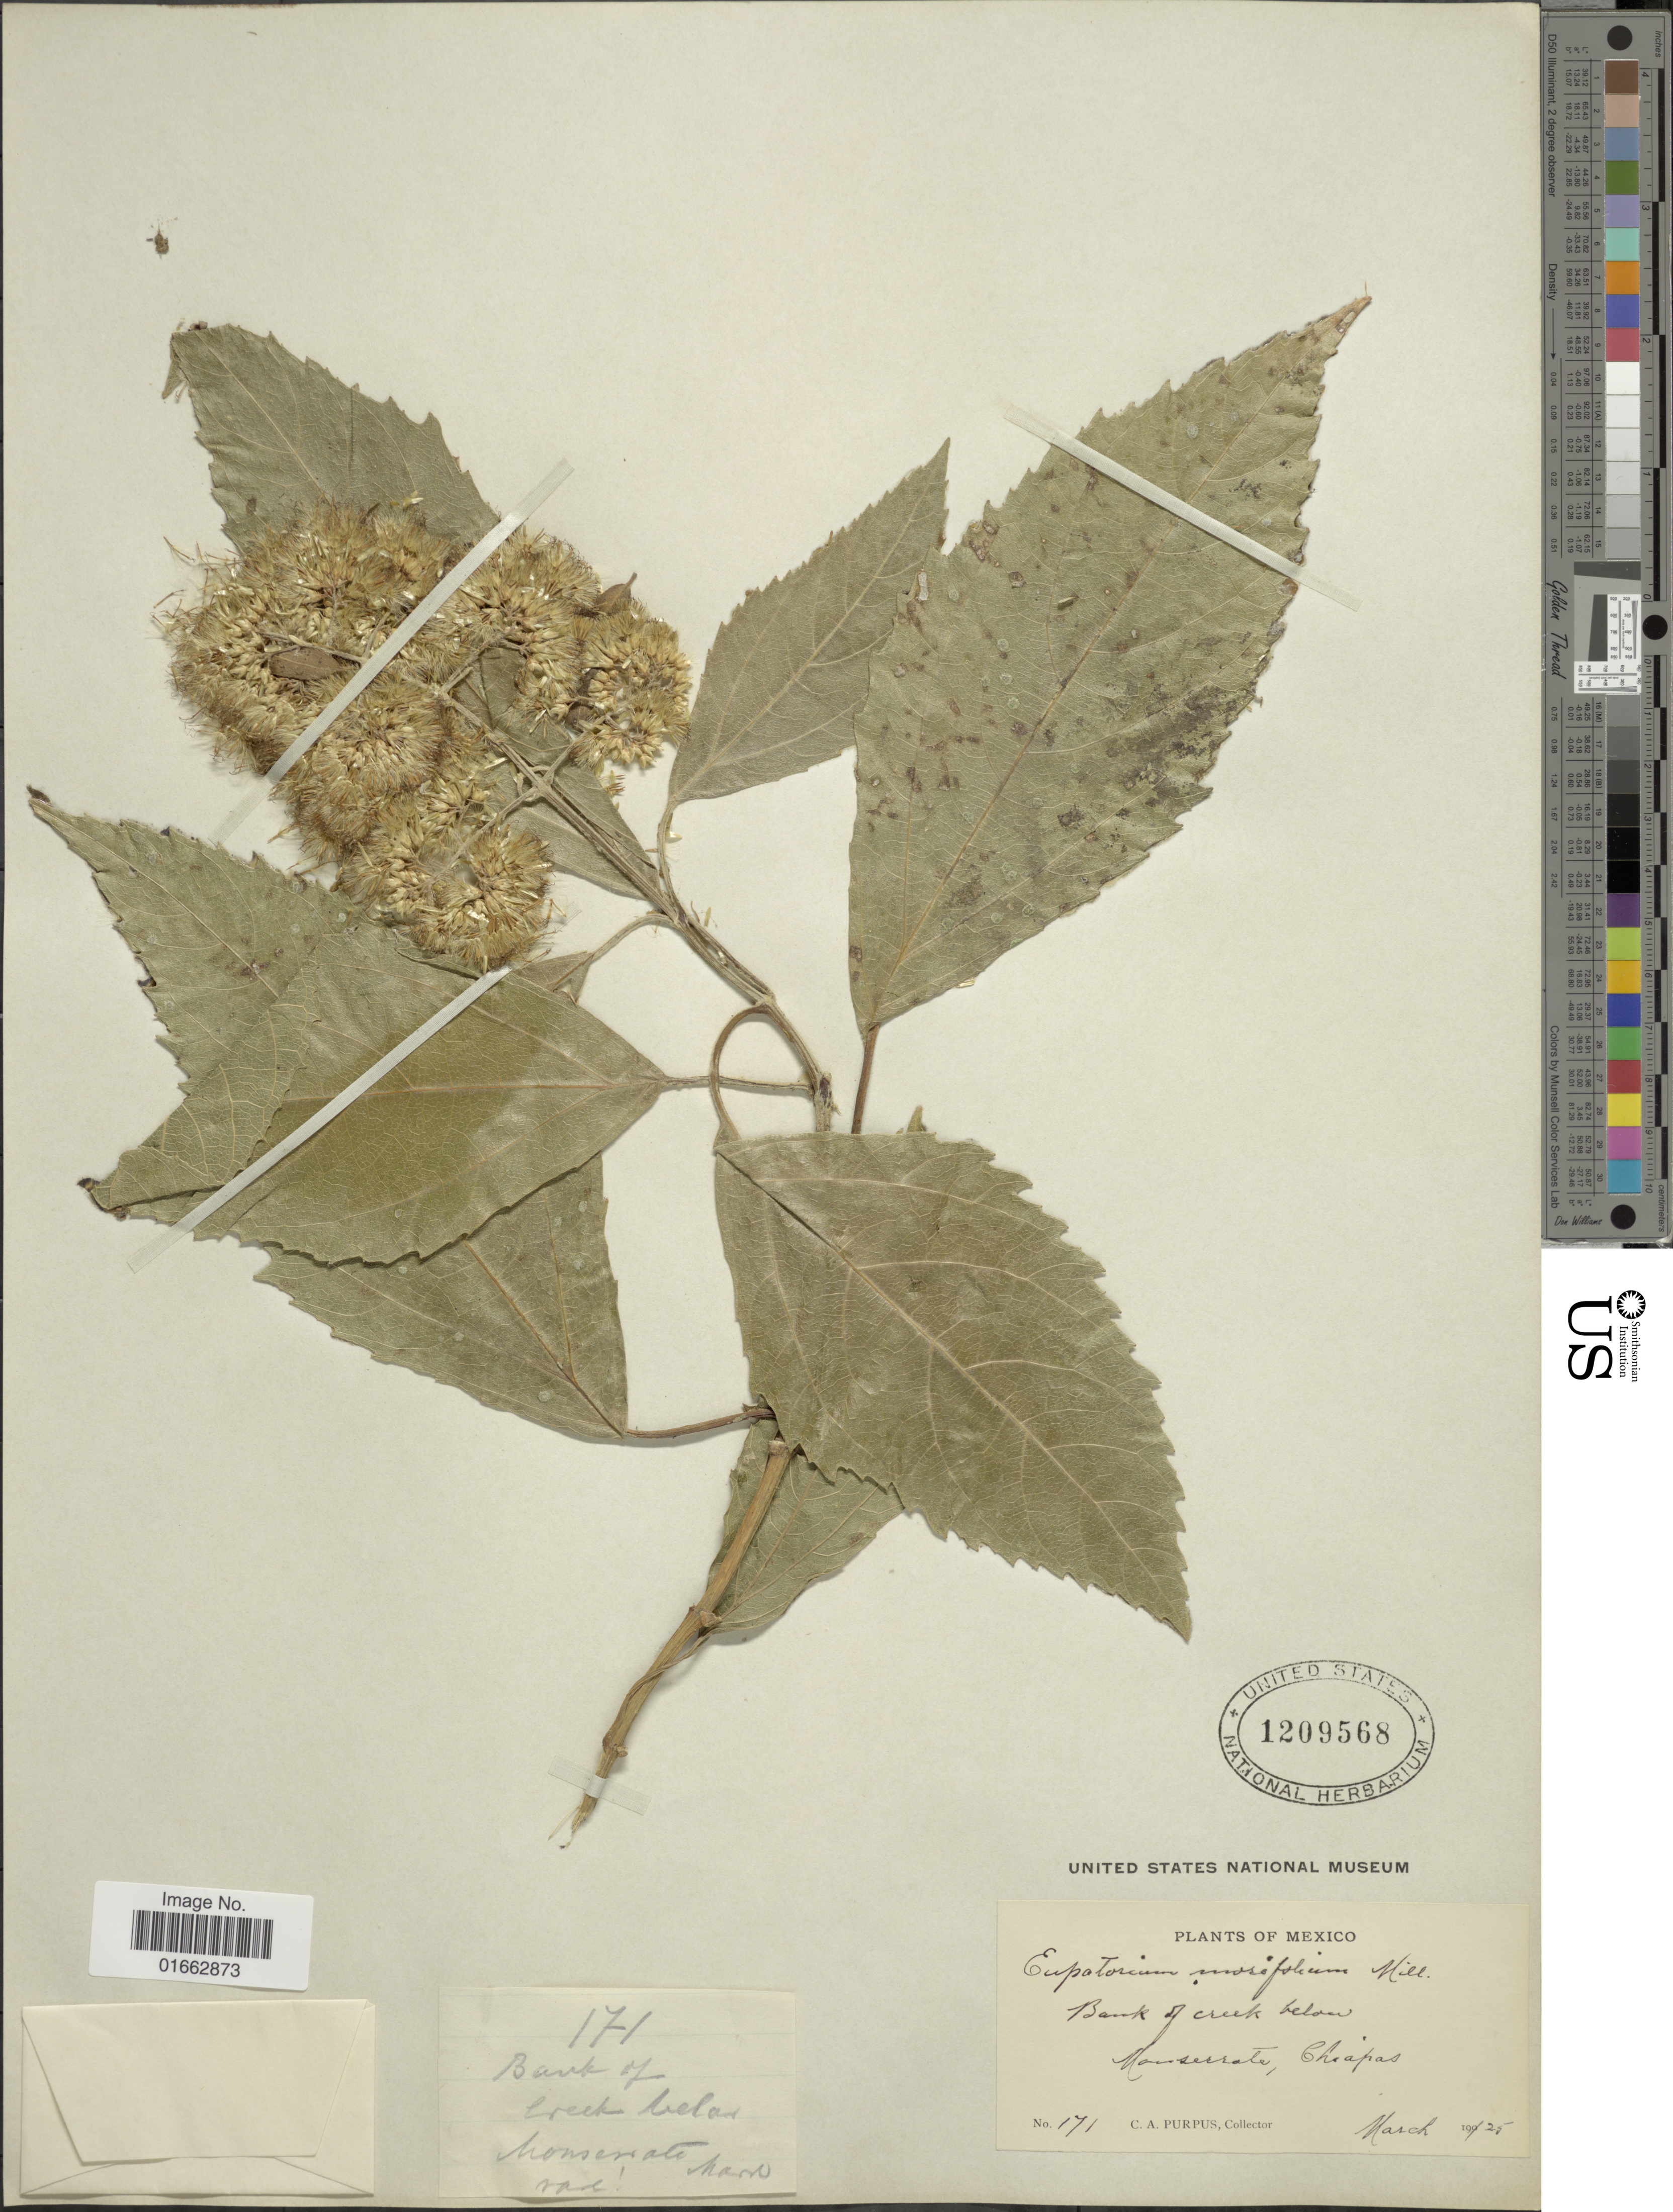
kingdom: Plantae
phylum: Tracheophyta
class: Magnoliopsida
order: Asterales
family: Asteraceae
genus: Critonia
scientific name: Critonia morifolia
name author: (Mill.) R.M. King & H. Rob.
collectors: C. A. Purpus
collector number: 171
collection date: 1925-03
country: Mexico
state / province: Chiapas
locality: Bank of creek below Monserrate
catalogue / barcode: US 1209568